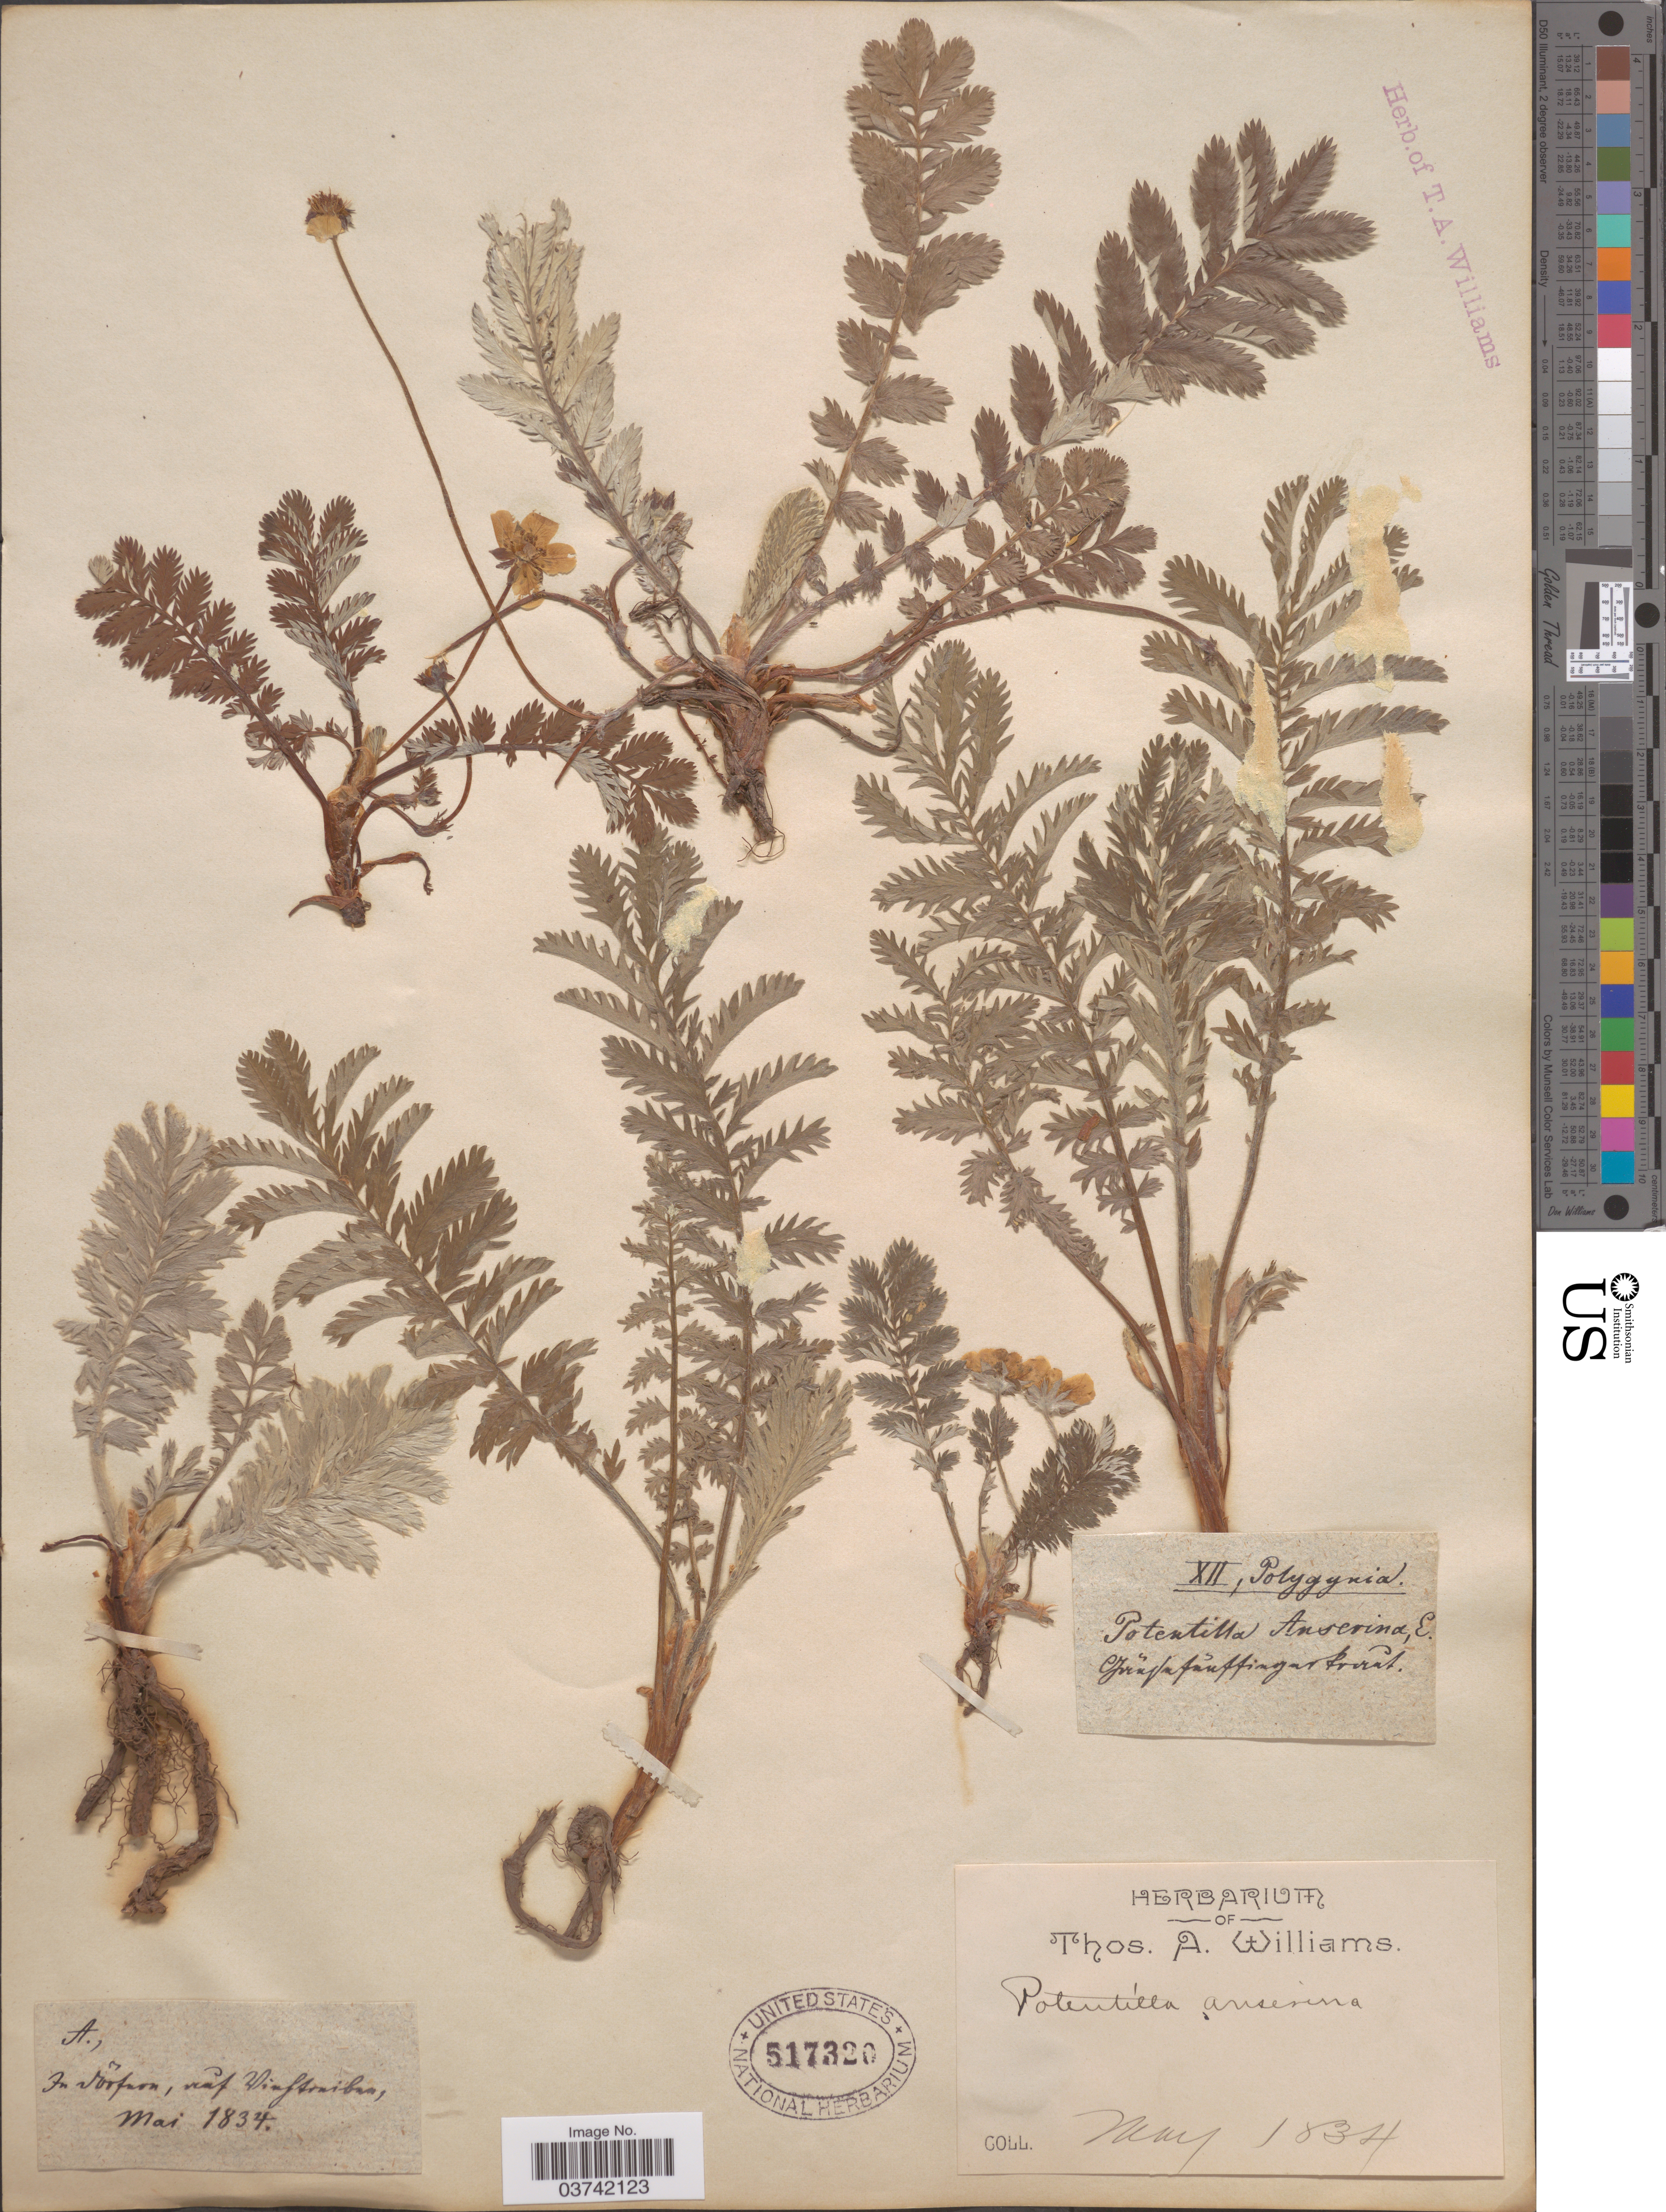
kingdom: Plantae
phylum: Tracheophyta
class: Magnoliopsida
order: Rosales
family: Rosaceae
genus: Argentina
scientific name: Argentina anserina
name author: (L.) Rydb.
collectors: ex herb. Thos. A. Williams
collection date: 1834-05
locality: In doofuon, auf Winfsonibus. [interpreted]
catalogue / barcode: US 517320